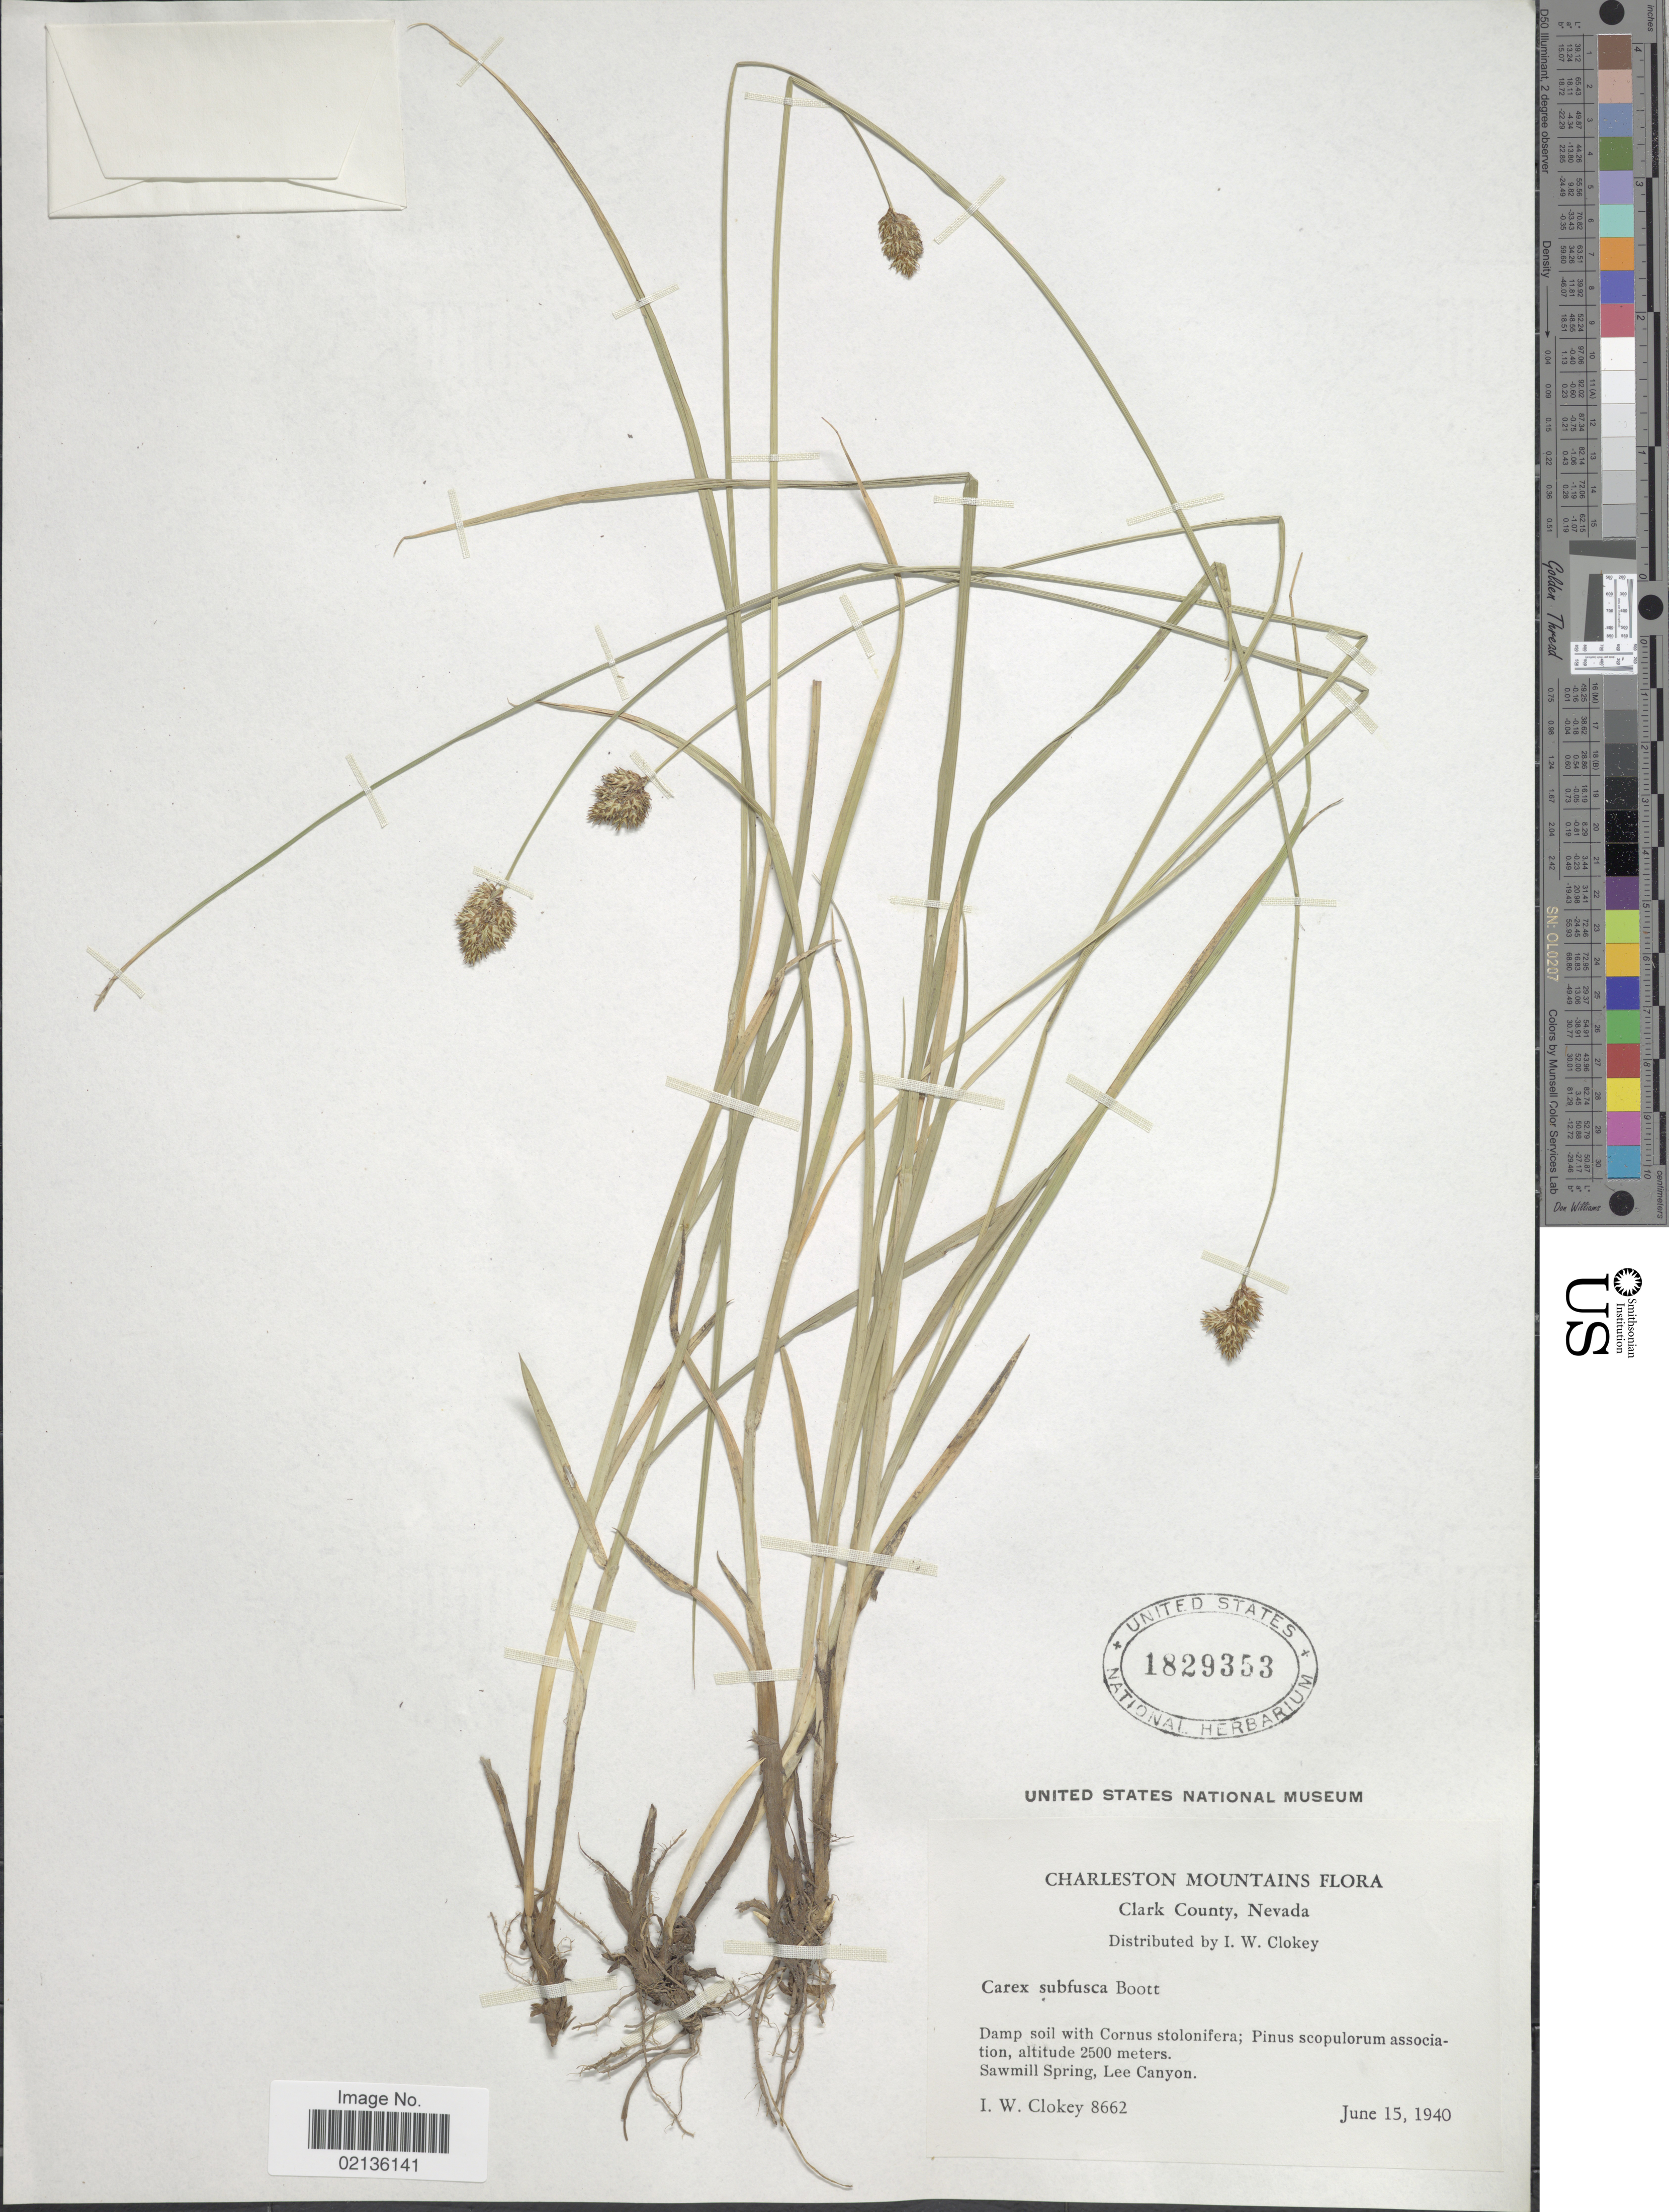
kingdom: Plantae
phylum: Tracheophyta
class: Liliopsida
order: Poales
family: Cyperaceae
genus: Carex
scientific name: Carex subfusca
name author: W. Boott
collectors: I. W. Clokey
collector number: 8662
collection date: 1940-06-15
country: United States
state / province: Nevada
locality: Charleston Mountains, Clark County, Sawmill Spring, Lee Canyon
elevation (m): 2500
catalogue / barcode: US 1829353